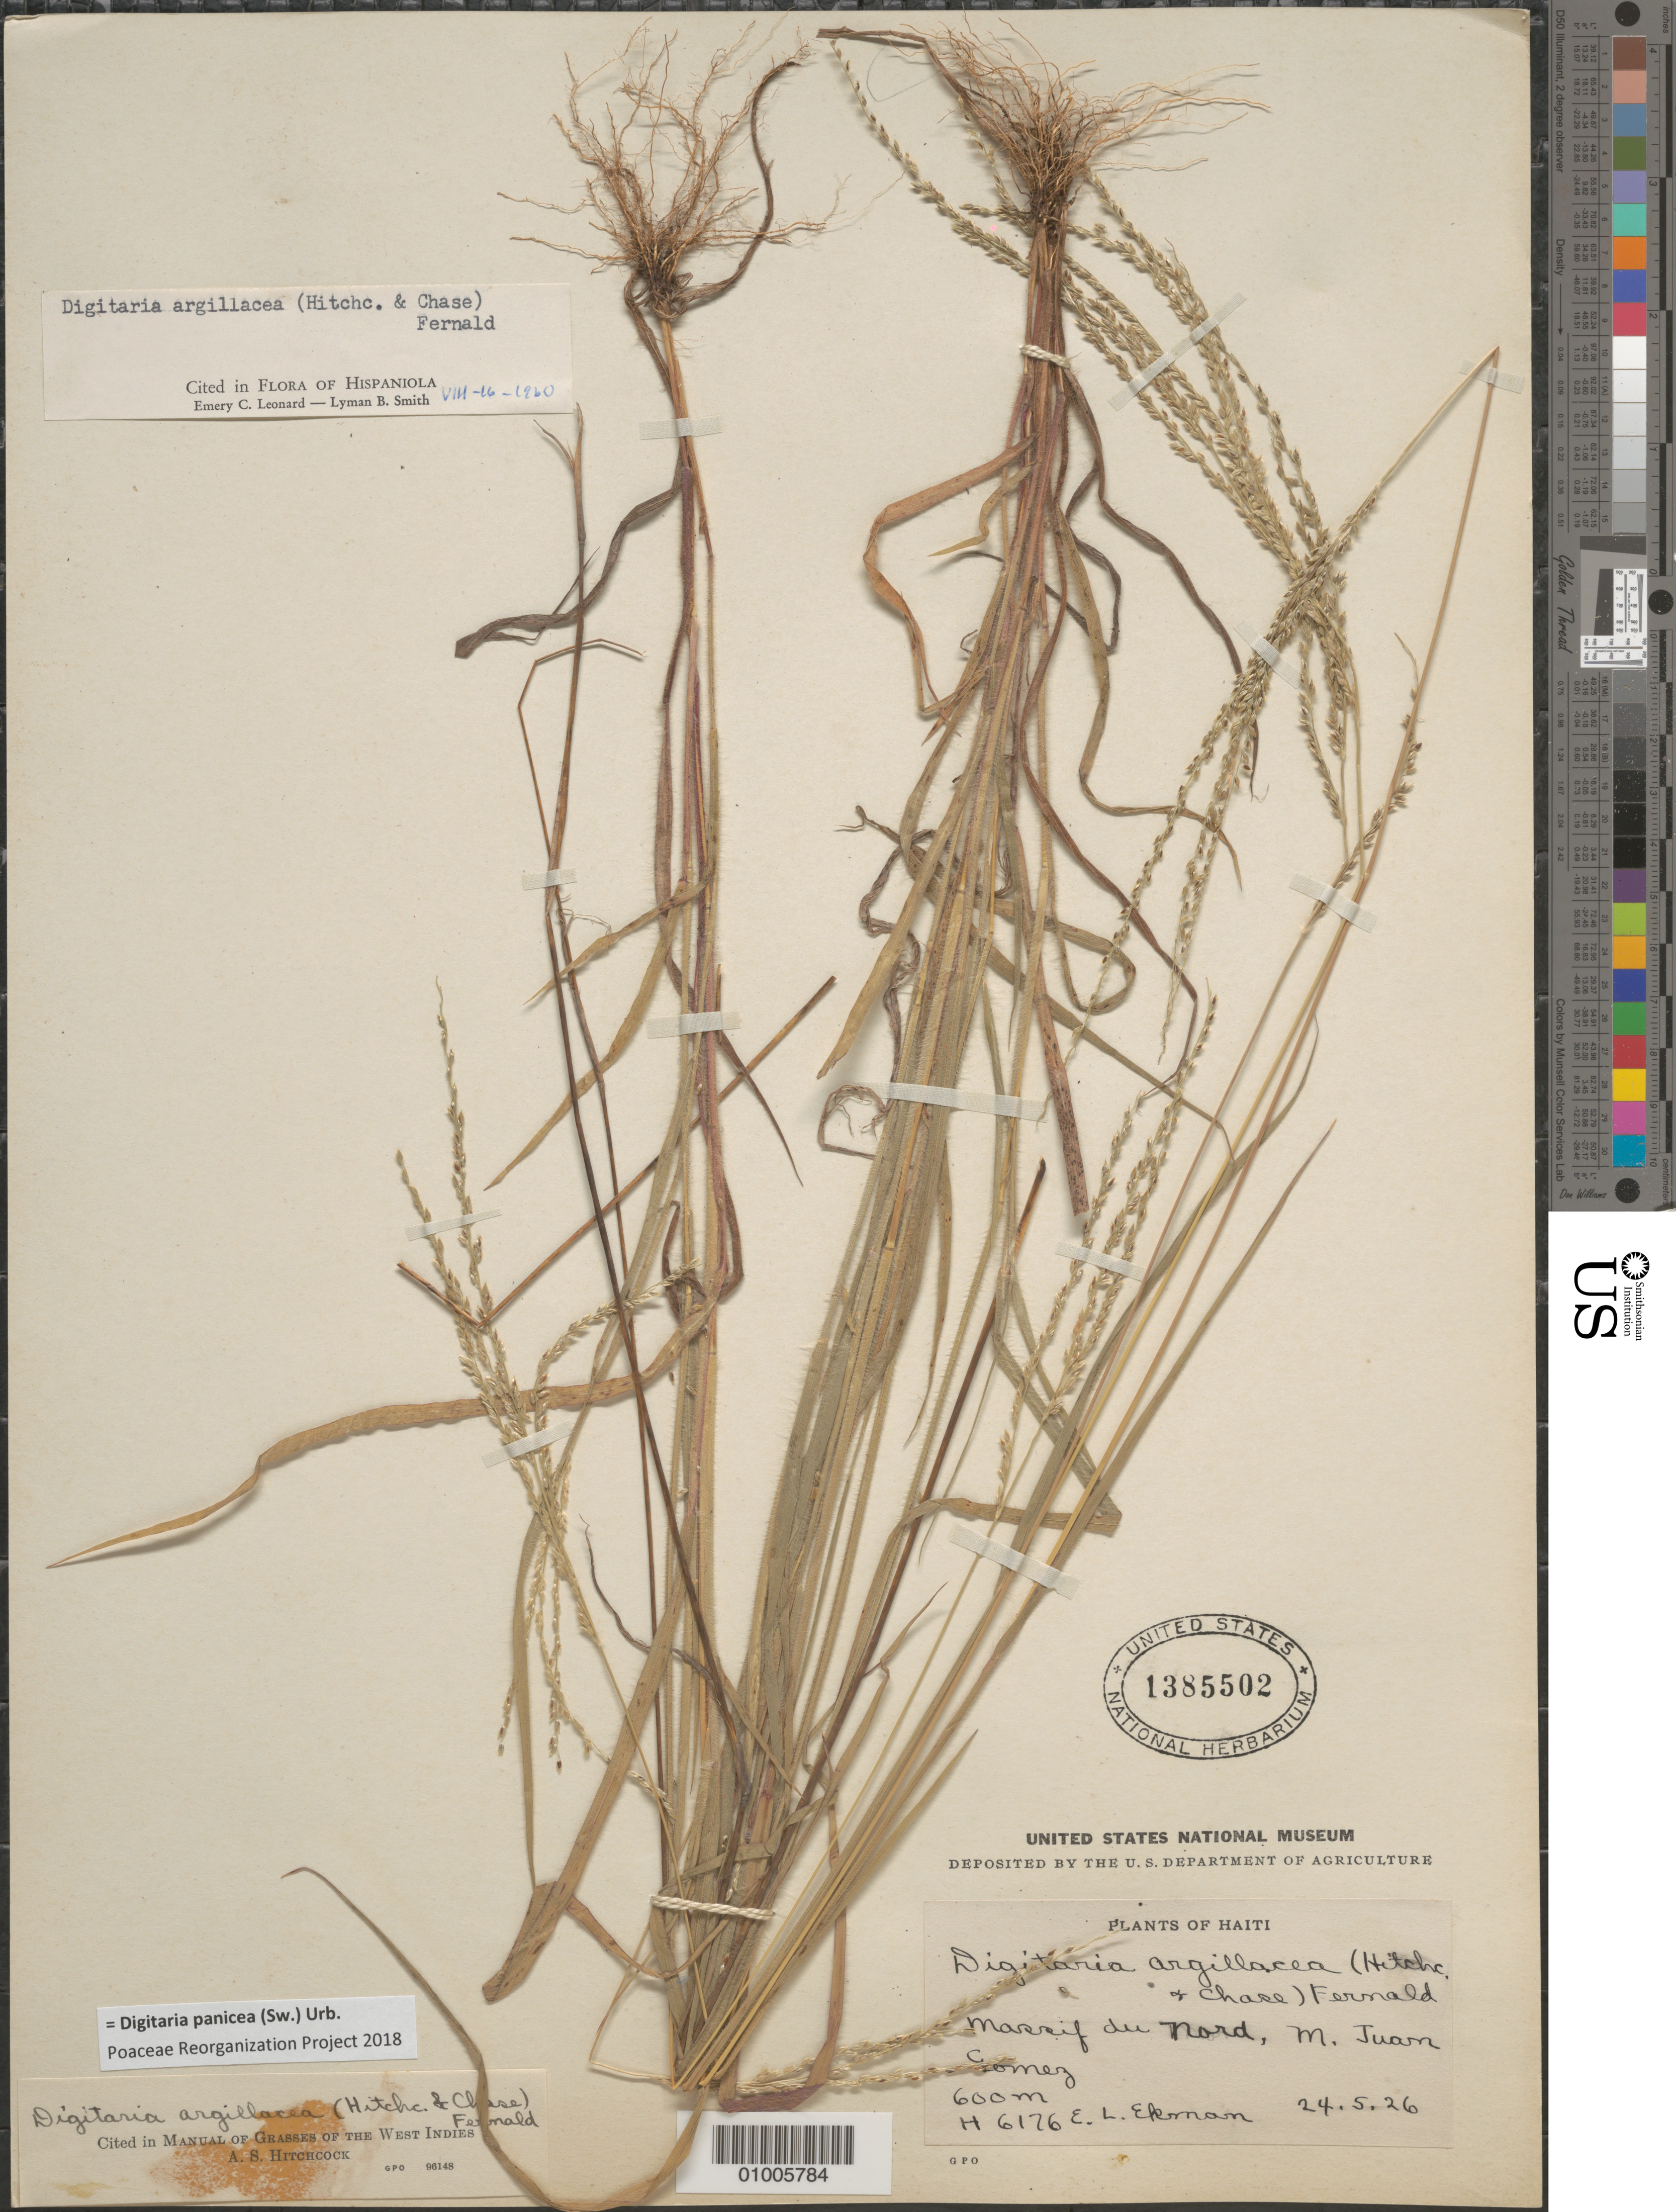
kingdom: Plantae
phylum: Tracheophyta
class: Liliopsida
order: Poales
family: Poaceae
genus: Digitaria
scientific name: Digitaria panicea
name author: (Sw.) Urb.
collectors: E. L. Ekman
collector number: H 6176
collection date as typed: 24 May 1926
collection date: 1926-05-24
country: Haiti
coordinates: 0 N, 0 E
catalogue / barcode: US 1385502